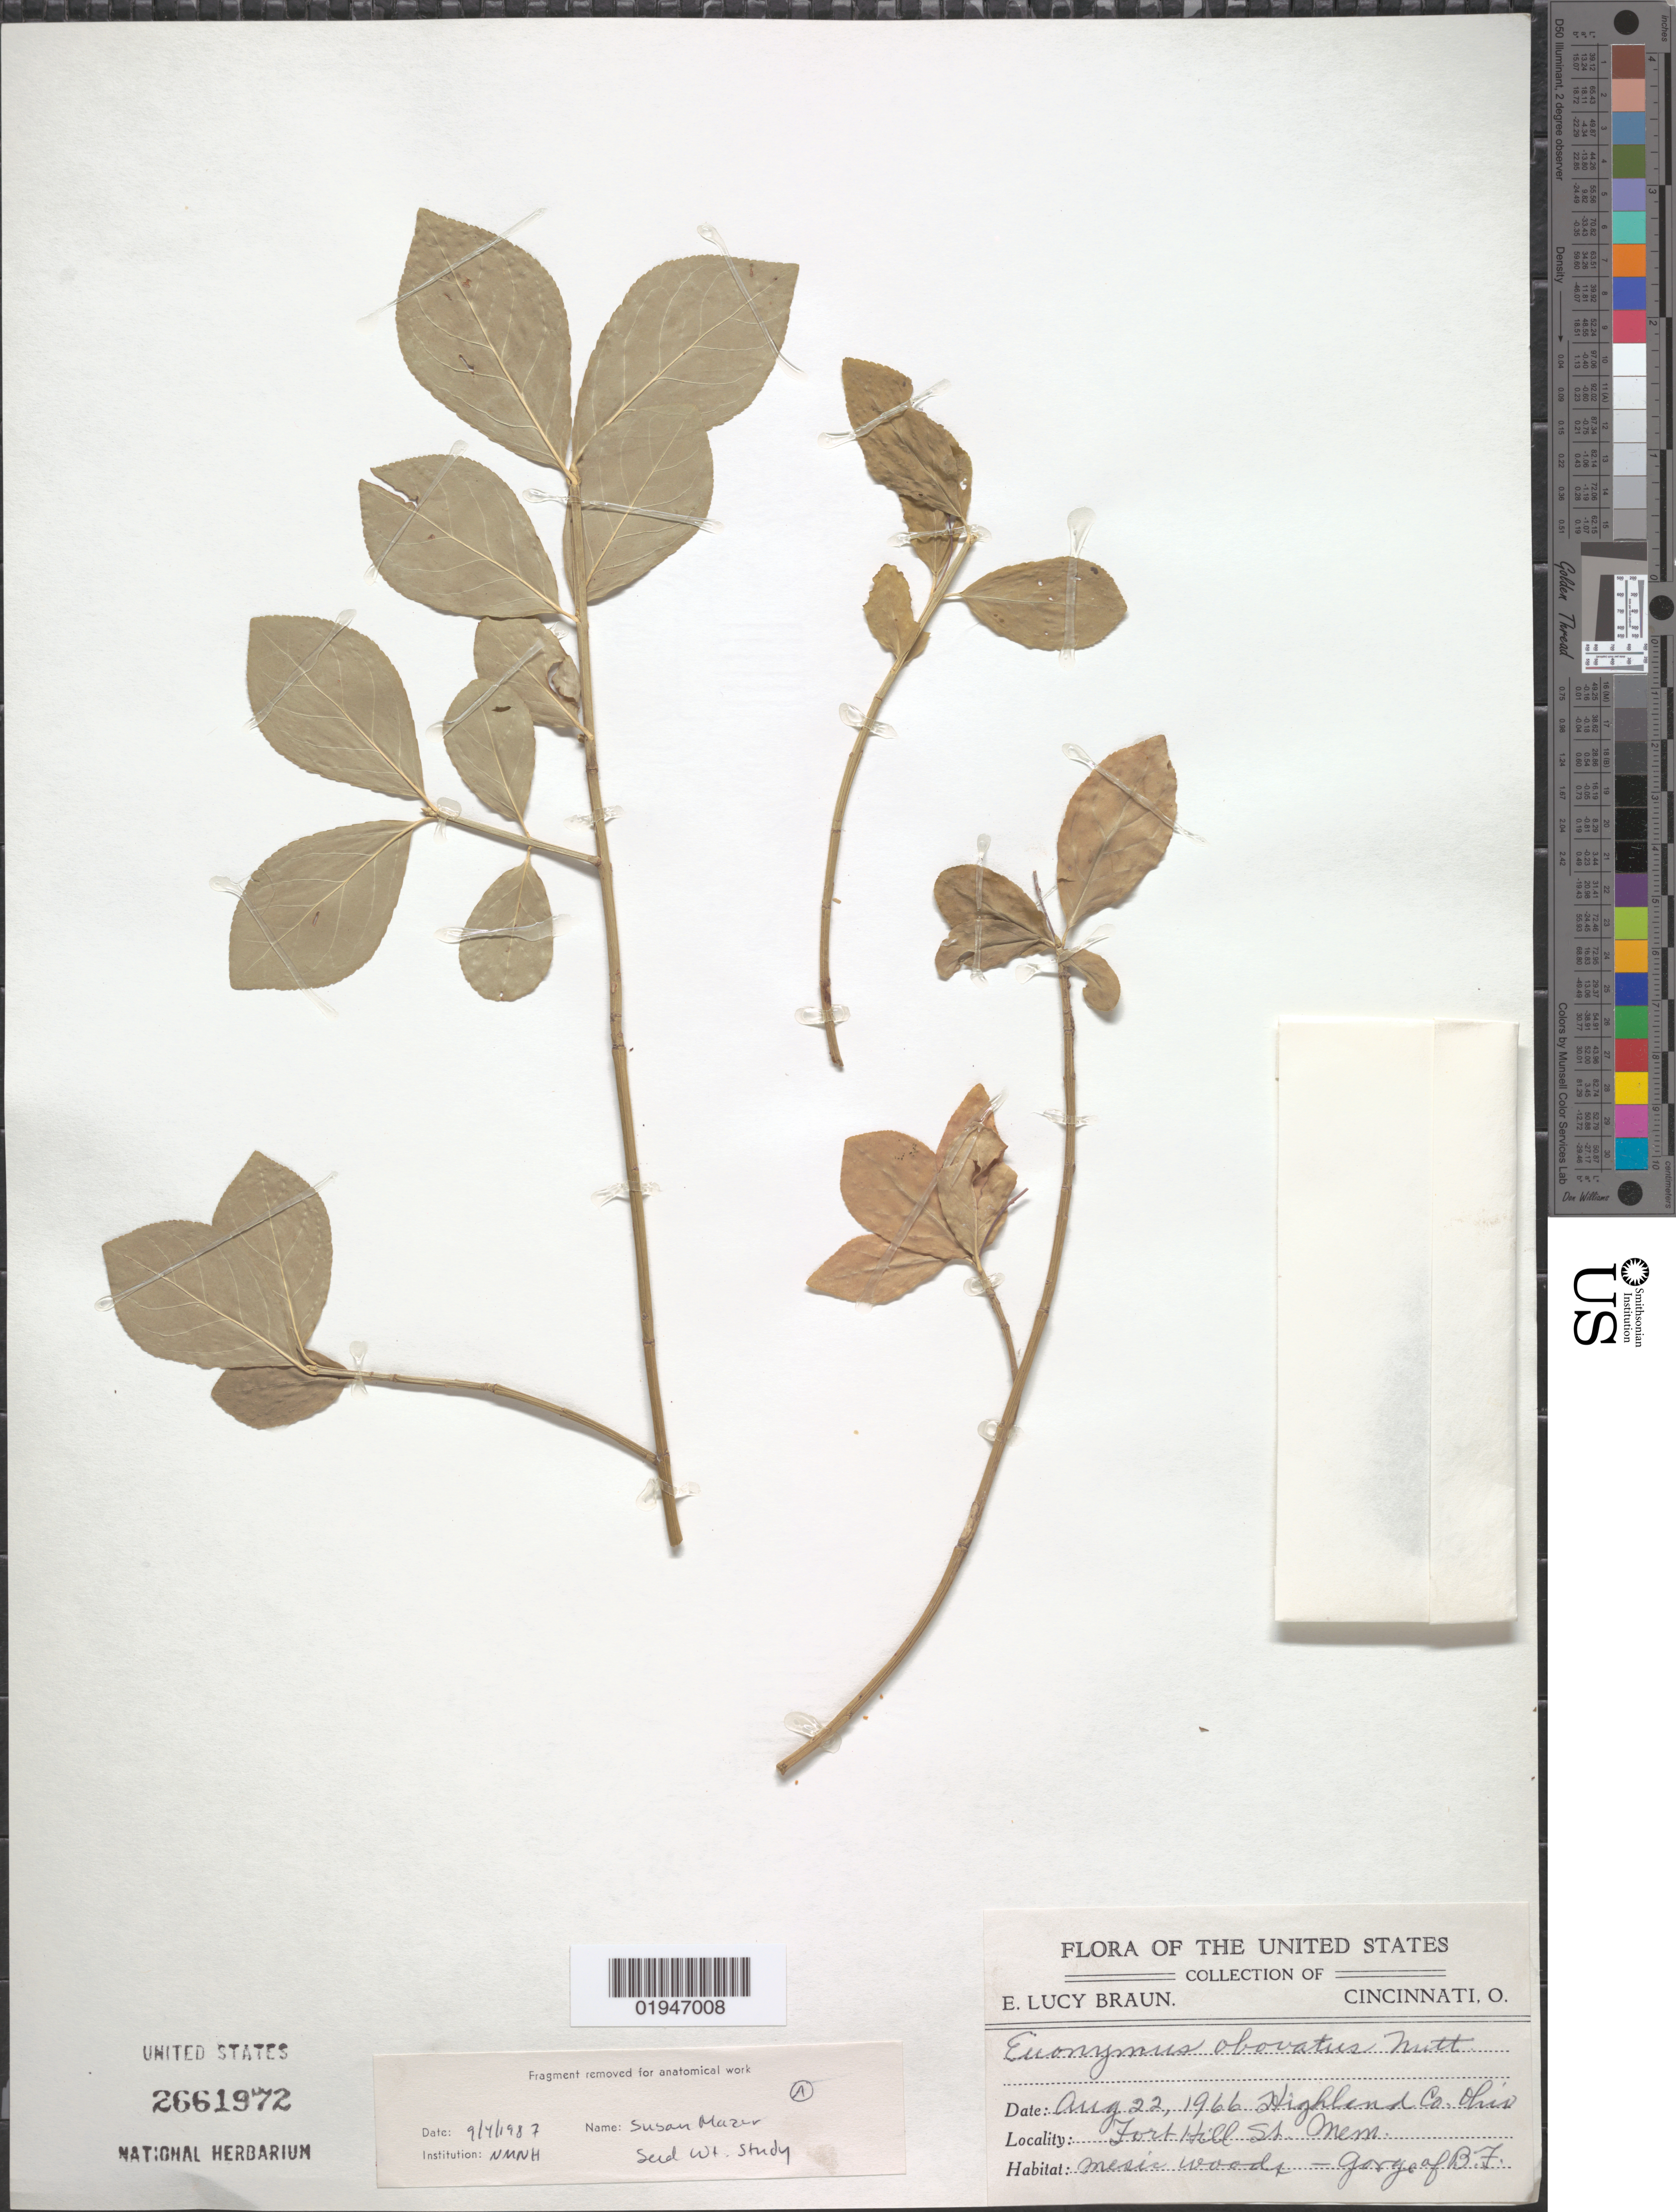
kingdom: Plantae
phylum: Tracheophyta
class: Magnoliopsida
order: Celastrales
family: Celastraceae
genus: Euonymus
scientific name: Euonymus obovatus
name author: Nutt.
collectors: E. L. Braun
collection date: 1966-08-22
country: United States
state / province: Ohio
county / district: Highland County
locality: Fort Hill St. Mem.; gorge of B.F.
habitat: Mesic woods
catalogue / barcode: US 2661972